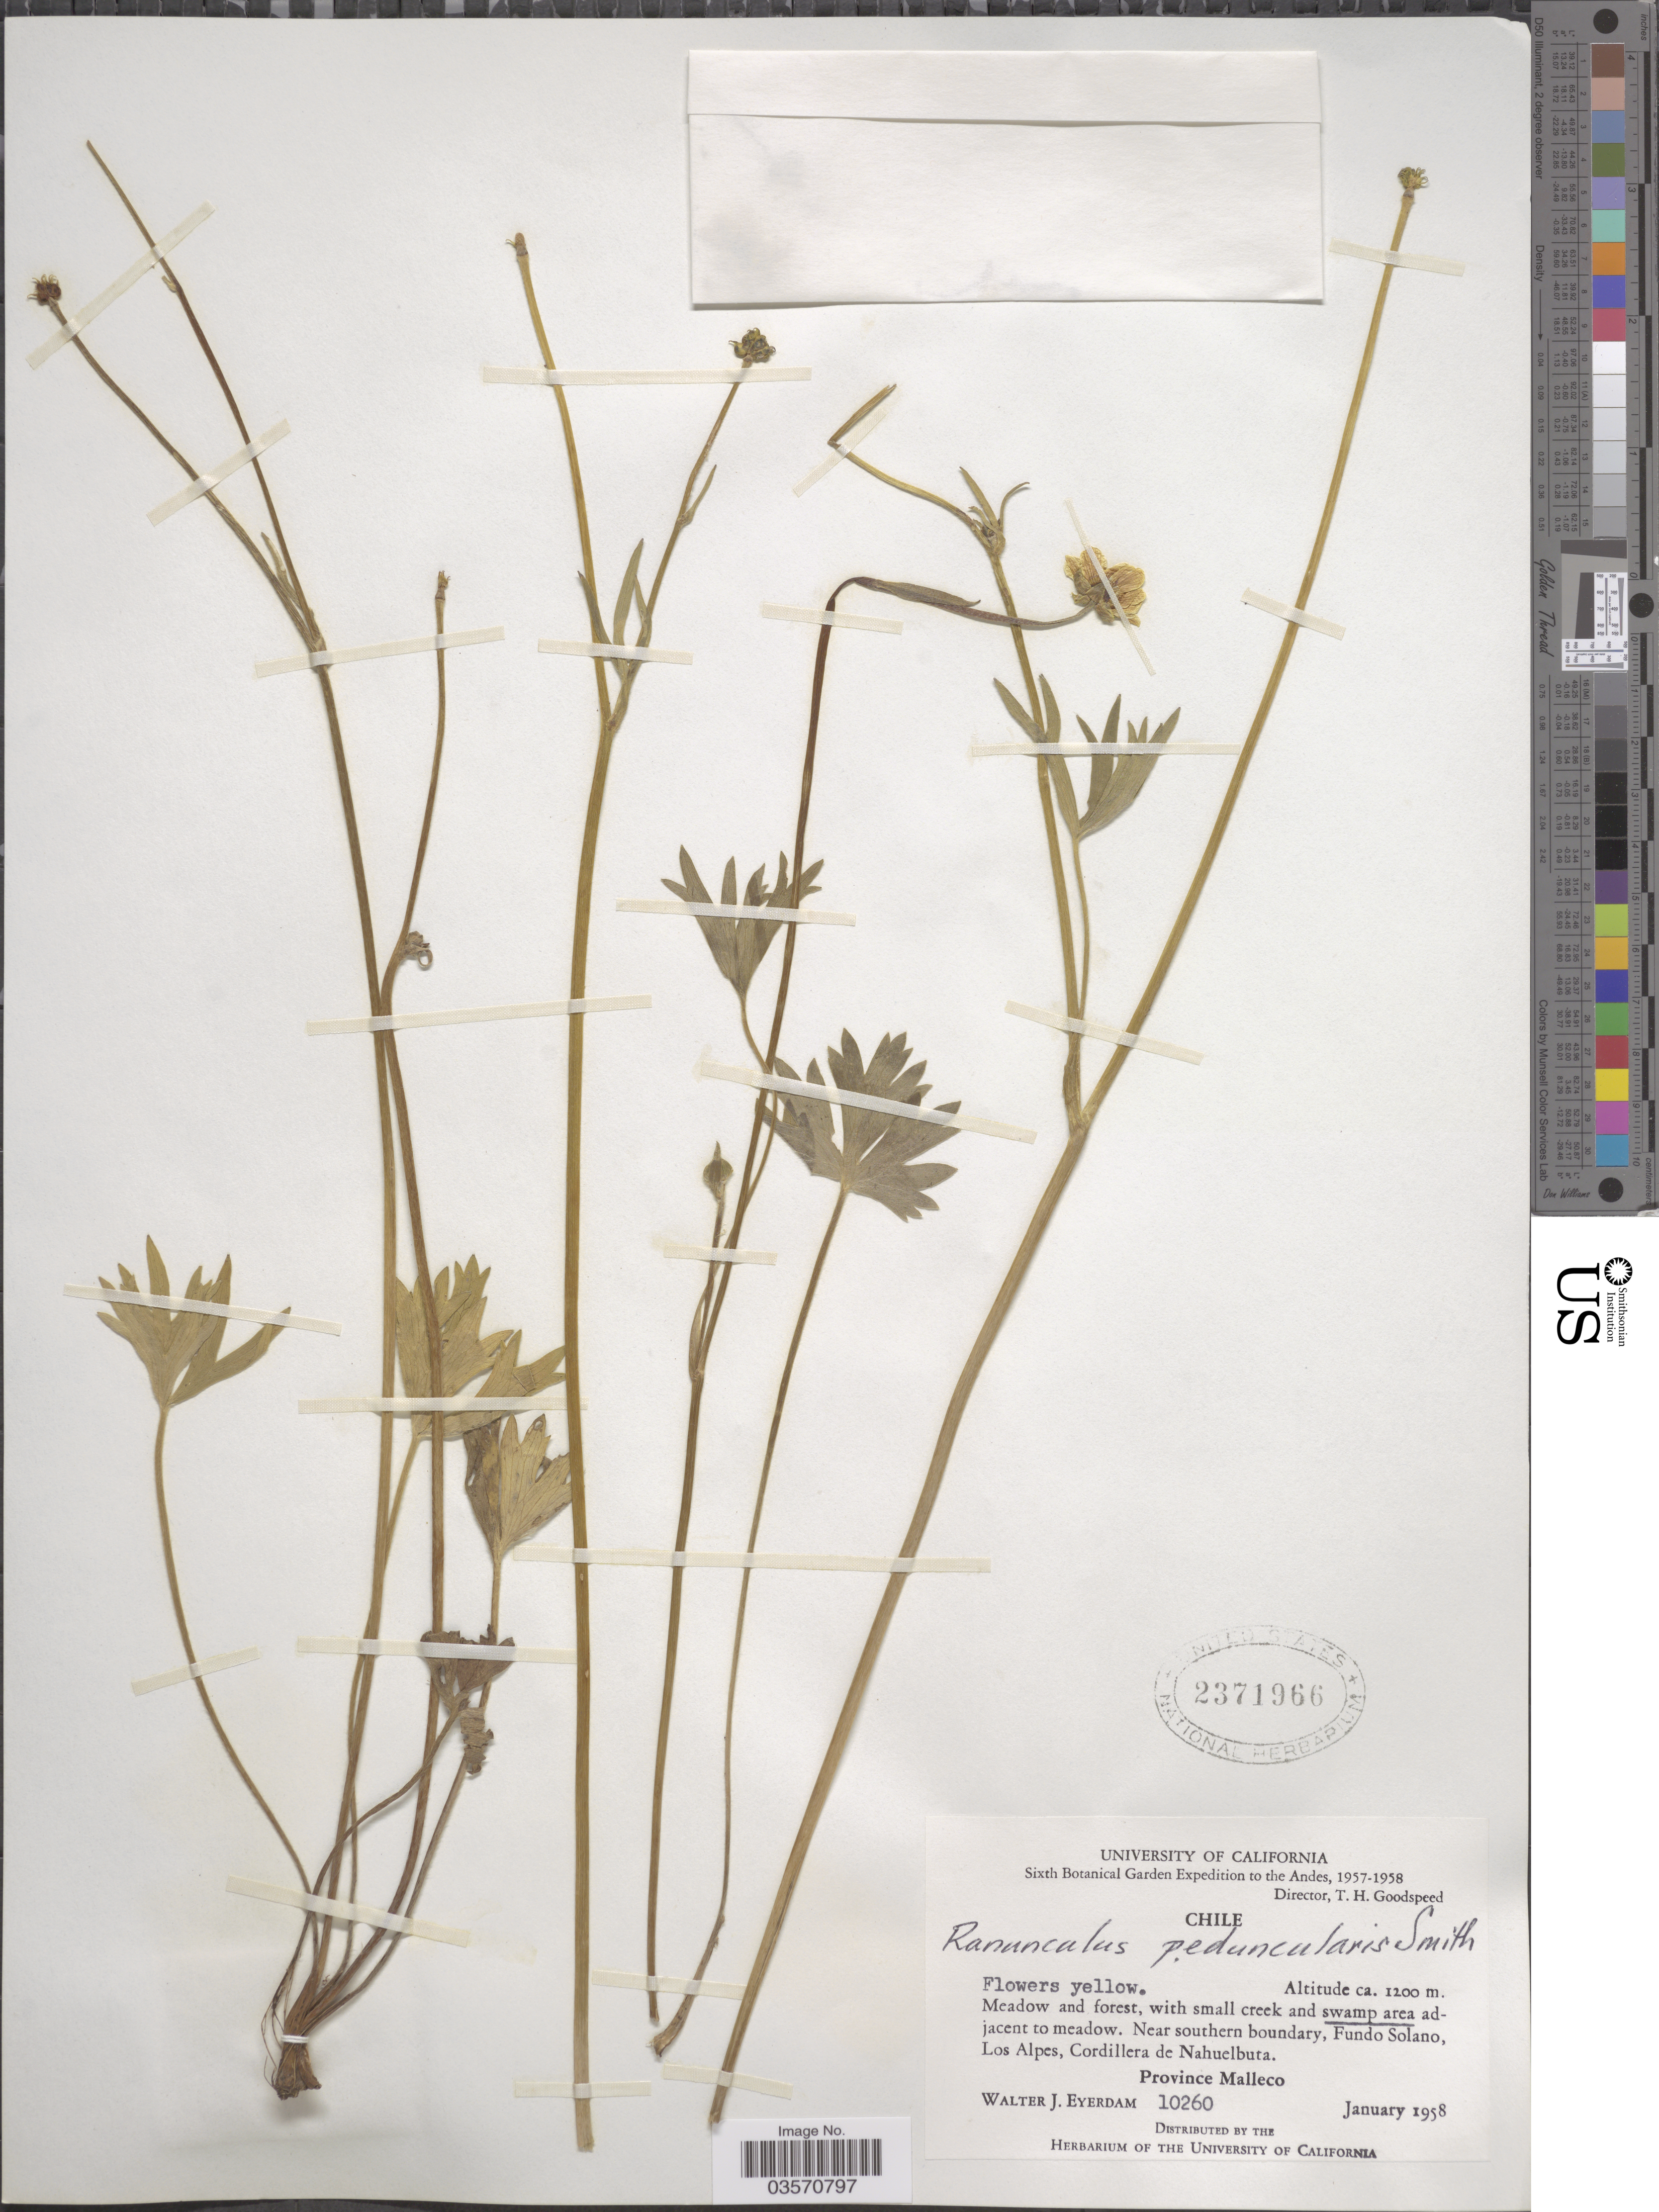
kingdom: Plantae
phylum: Tracheophyta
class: Magnoliopsida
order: Ranunculales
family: Ranunculaceae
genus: Ranunculus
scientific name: Ranunculus peduncularis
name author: Sm.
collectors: W. J. Eyerdam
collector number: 10260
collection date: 1958-01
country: Chile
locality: Andes. Near southern boundary, Fundo Solano, Los Alpes, Cordillera de Nahuelbuta. Province Malleco.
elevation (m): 1200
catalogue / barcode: US 2371966